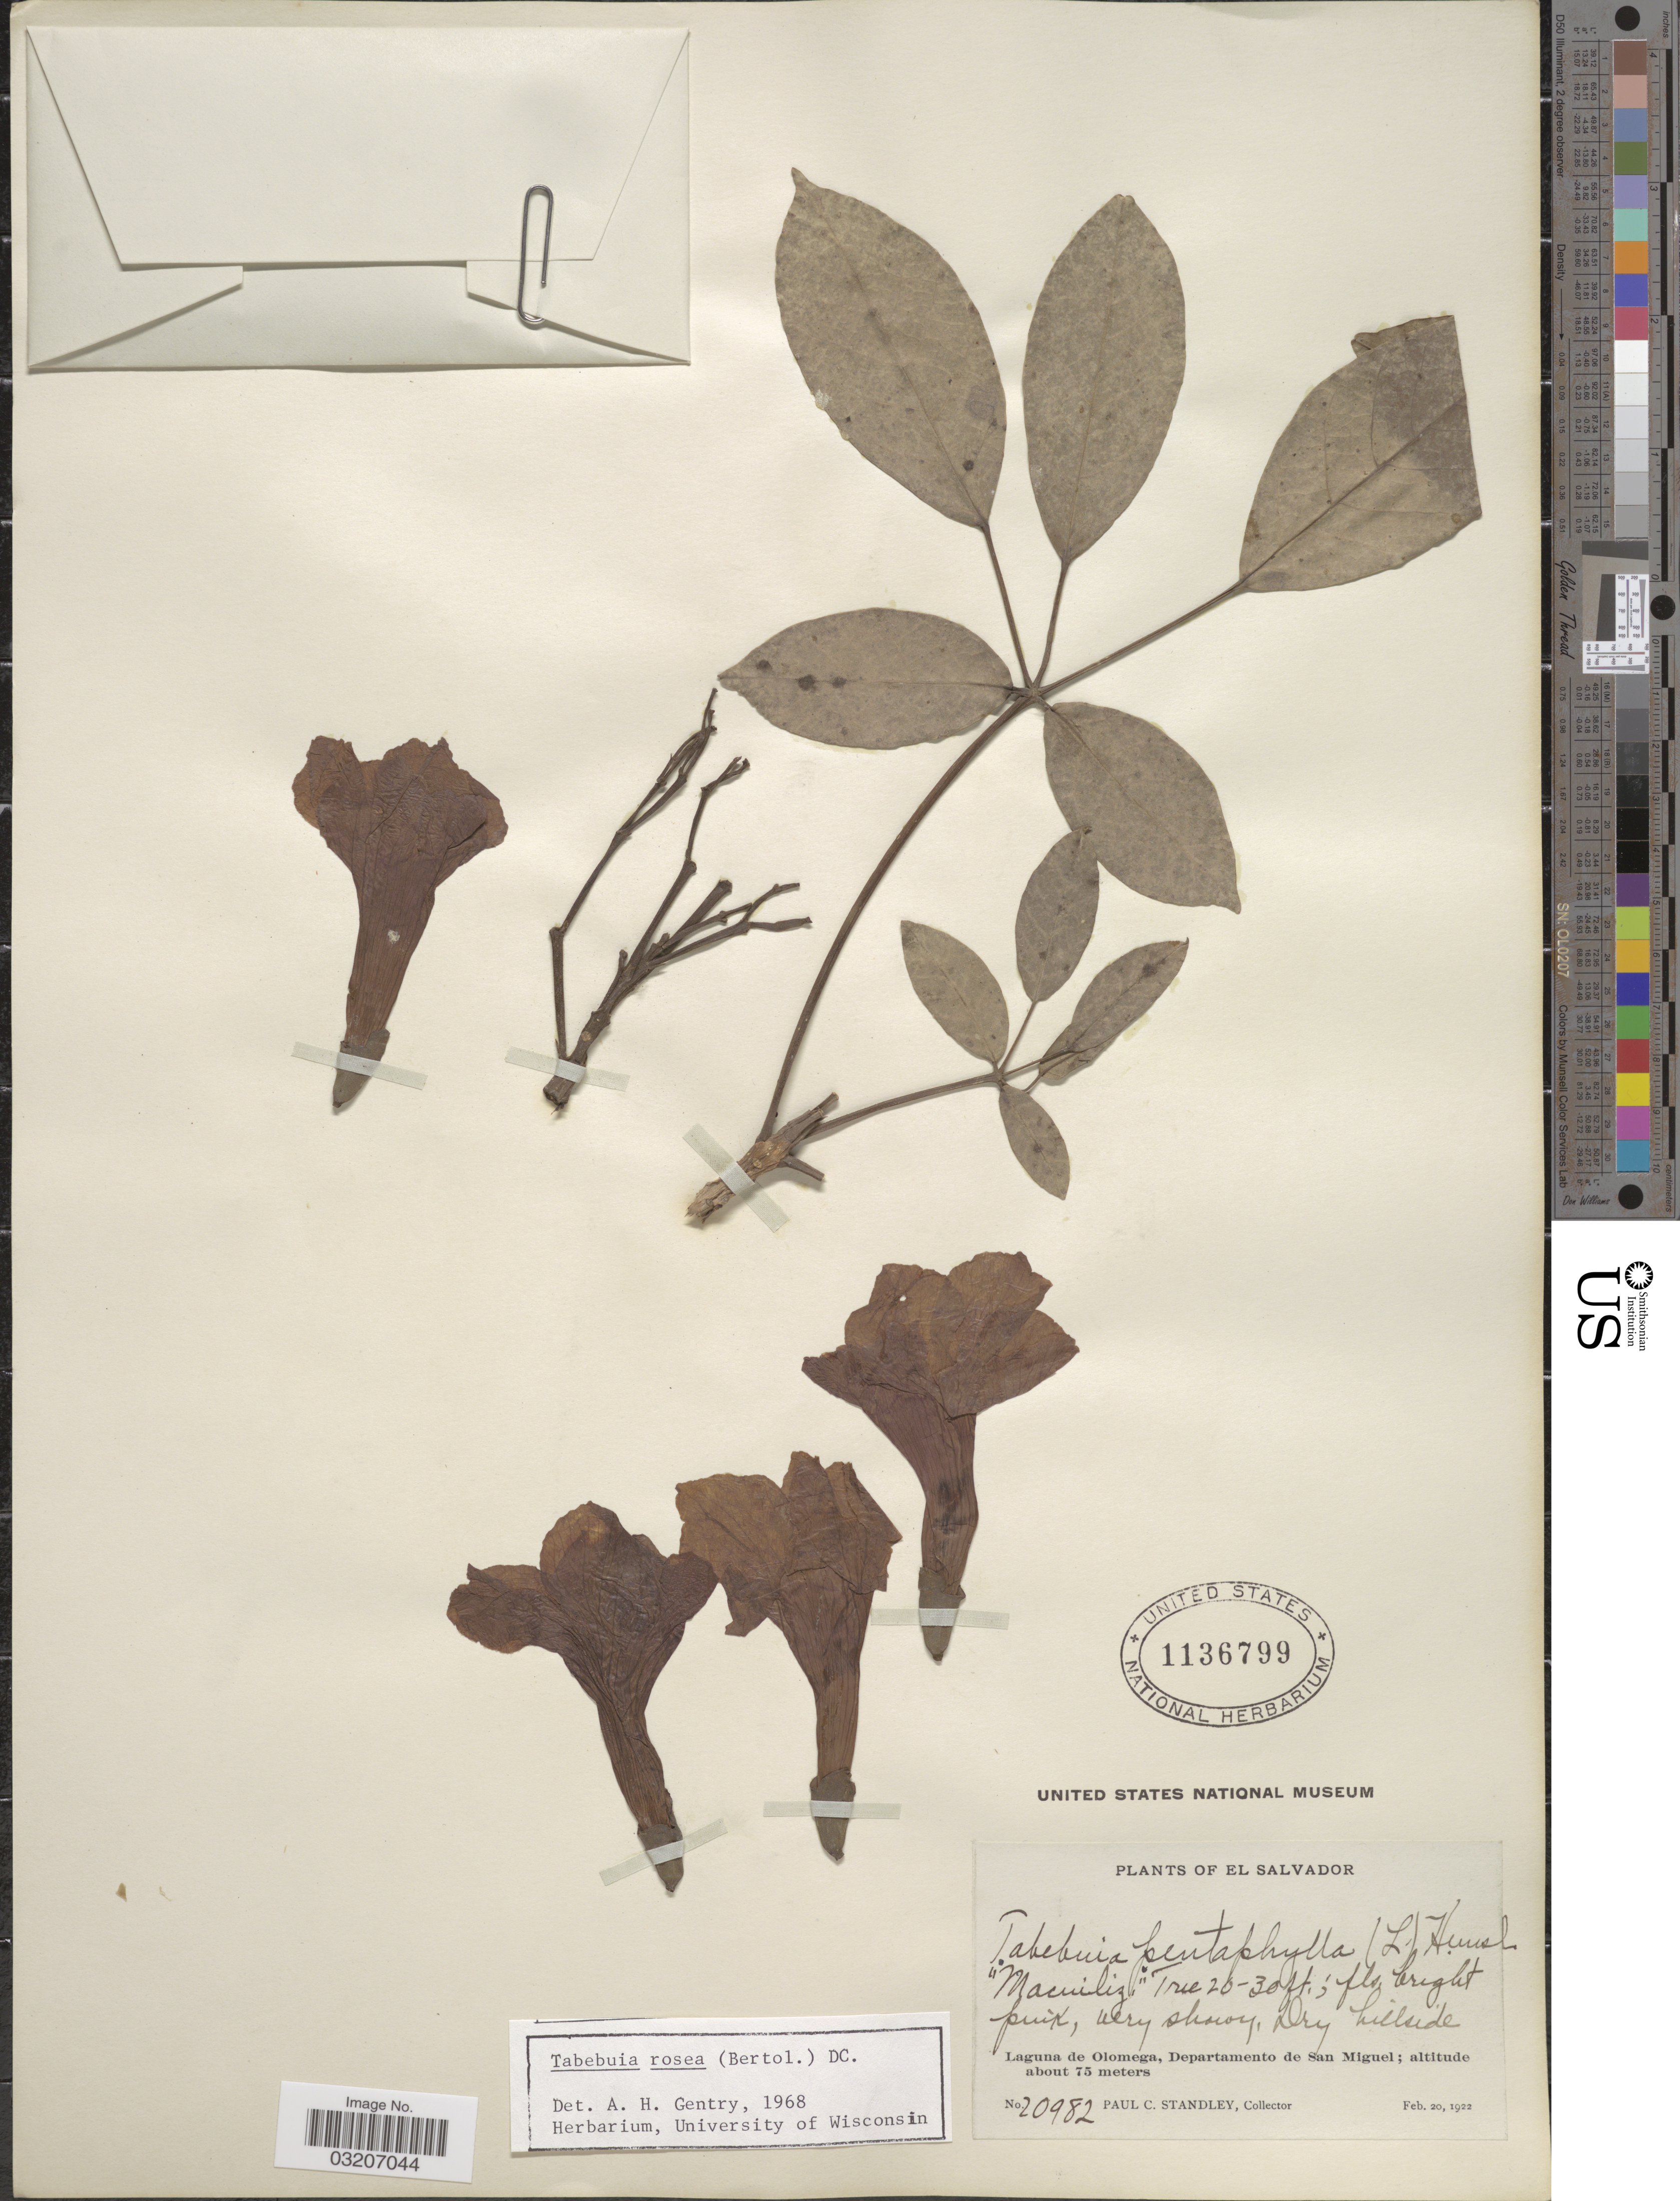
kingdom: Plantae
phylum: Tracheophyta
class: Magnoliopsida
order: Lamiales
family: Bignoniaceae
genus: Tabebuia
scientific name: Tabebuia rosea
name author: (Bertol.) DC.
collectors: P. C. Standley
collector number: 20982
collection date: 1922-02-20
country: El Salvador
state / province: San Miguel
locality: Laguna de Olomega, Departamento de San Miguel.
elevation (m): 75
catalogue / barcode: US 1136799